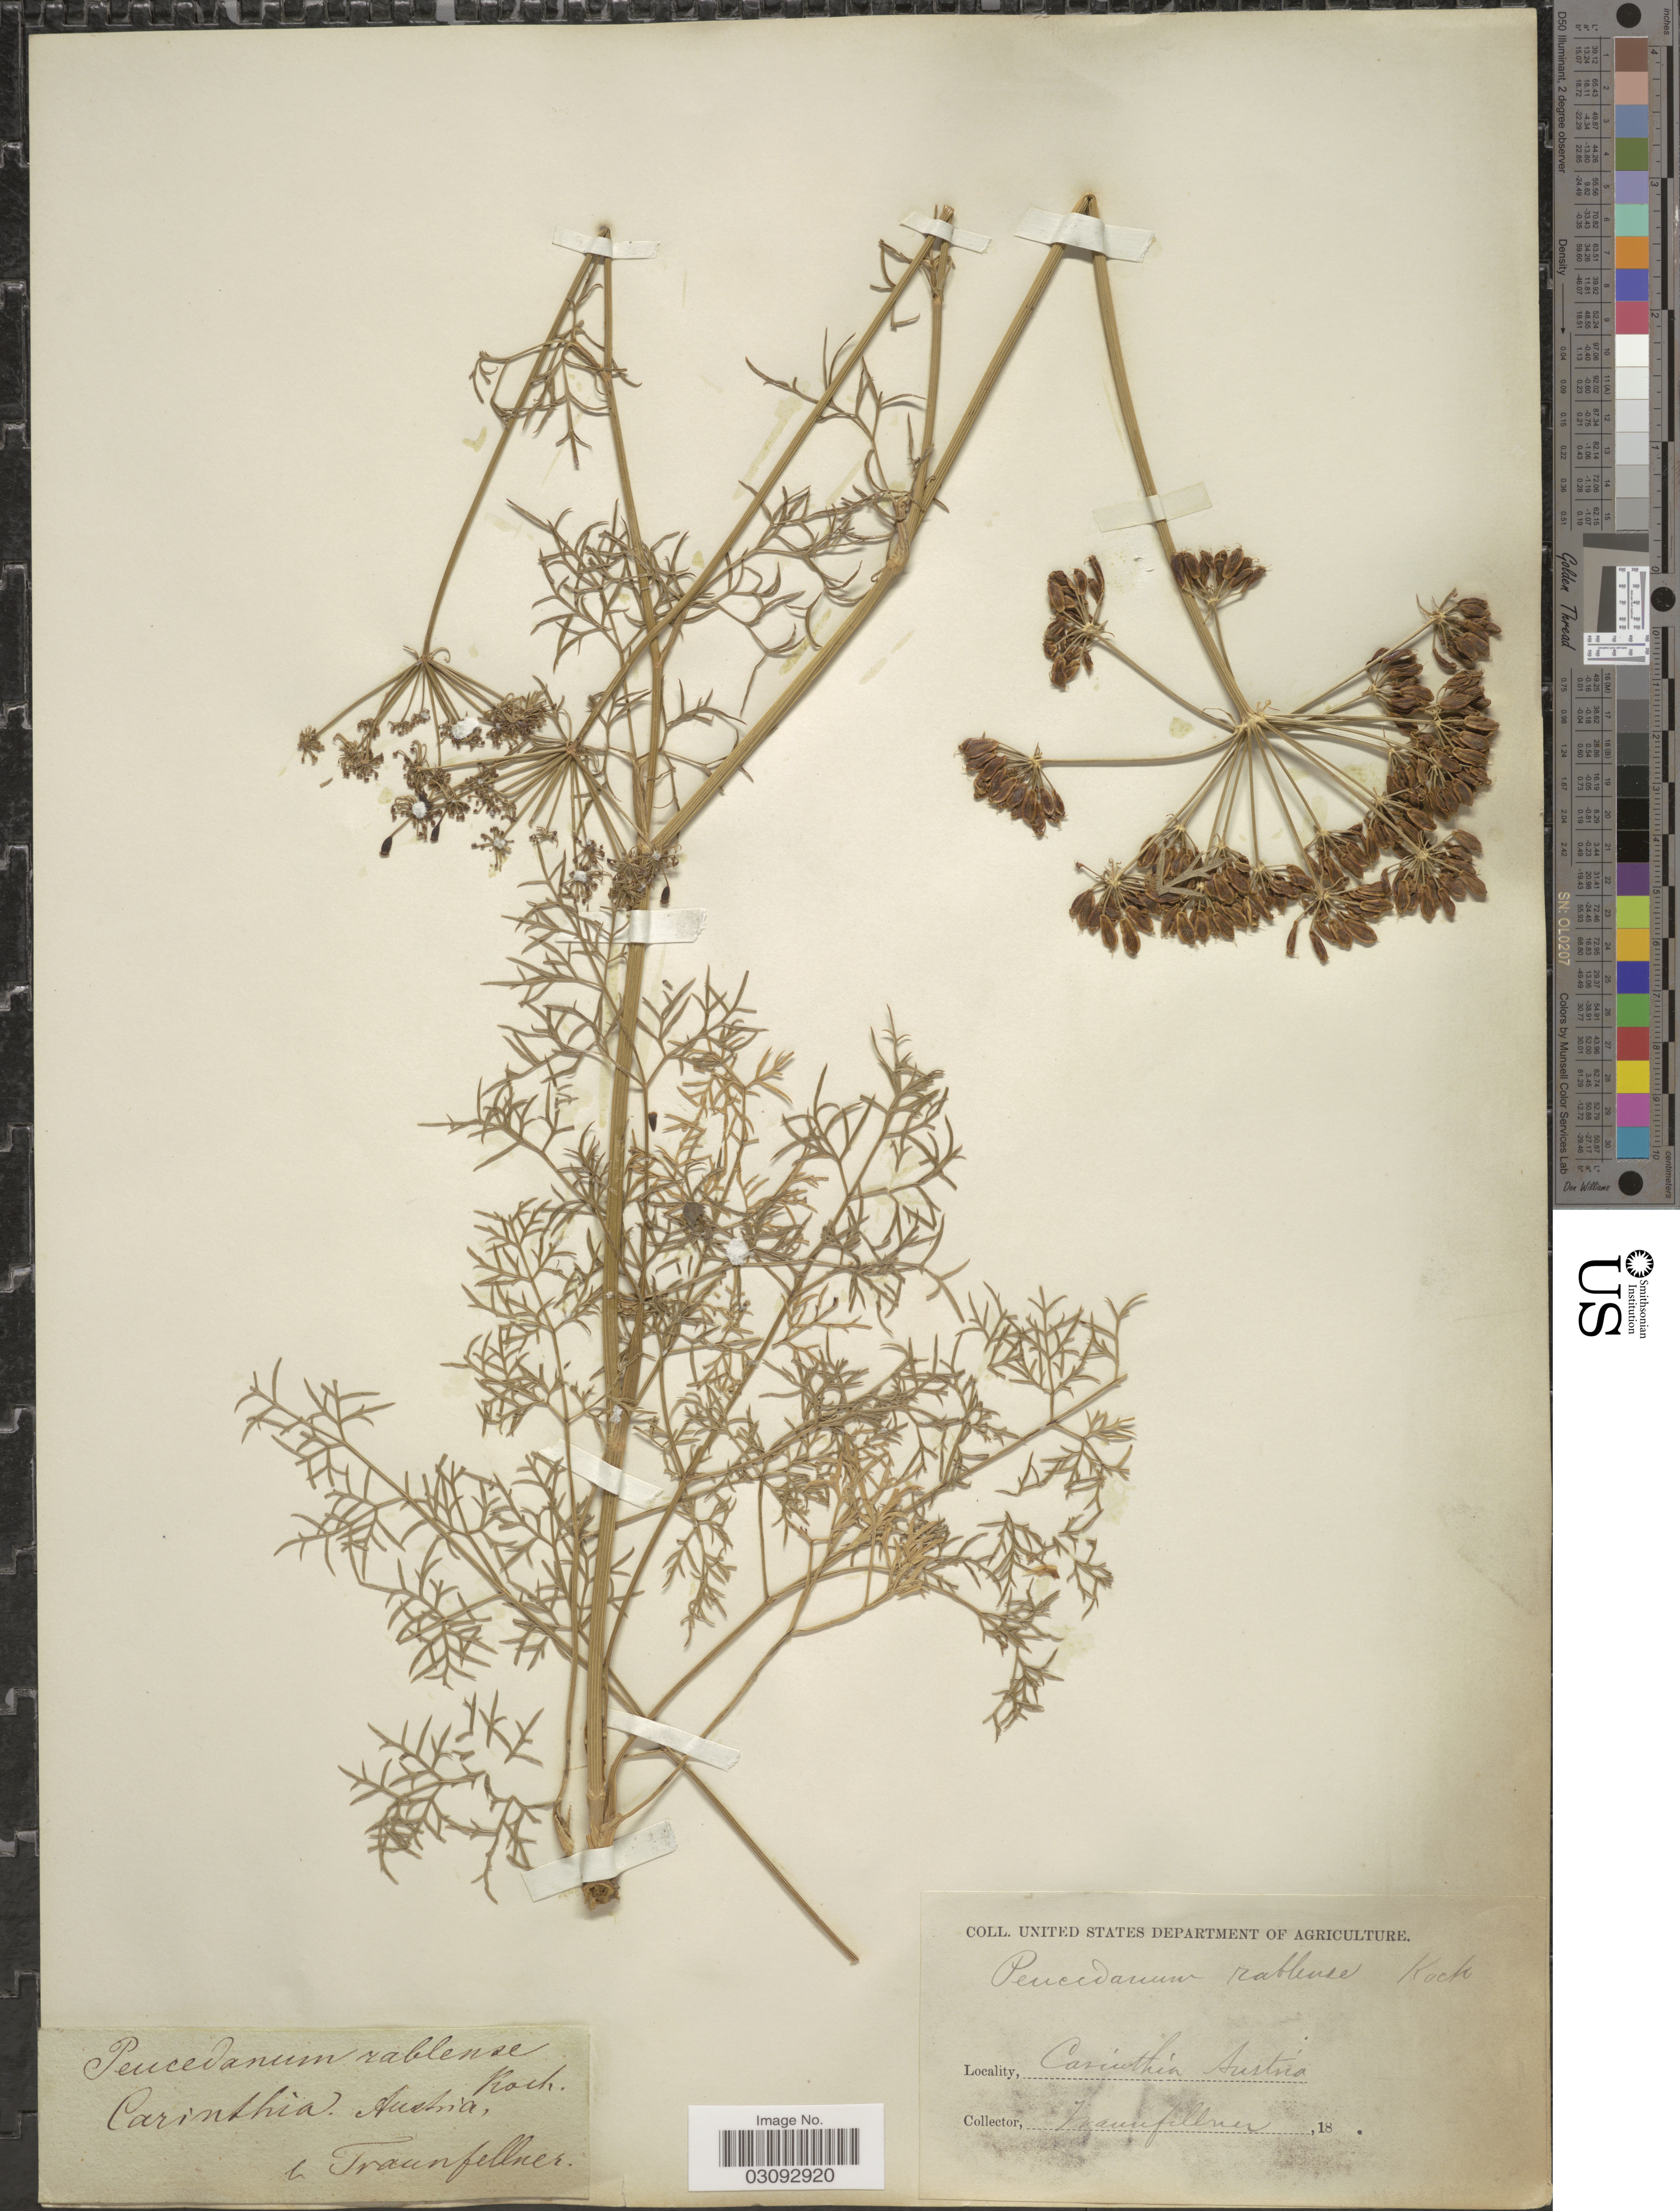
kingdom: Plantae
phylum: Tracheophyta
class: Magnoliopsida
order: Apiales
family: Apiaceae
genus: Peucedanum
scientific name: Peucedanum rablense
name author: W.D.J. Koch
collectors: Traunfellner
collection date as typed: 18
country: Austria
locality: Carinthia.